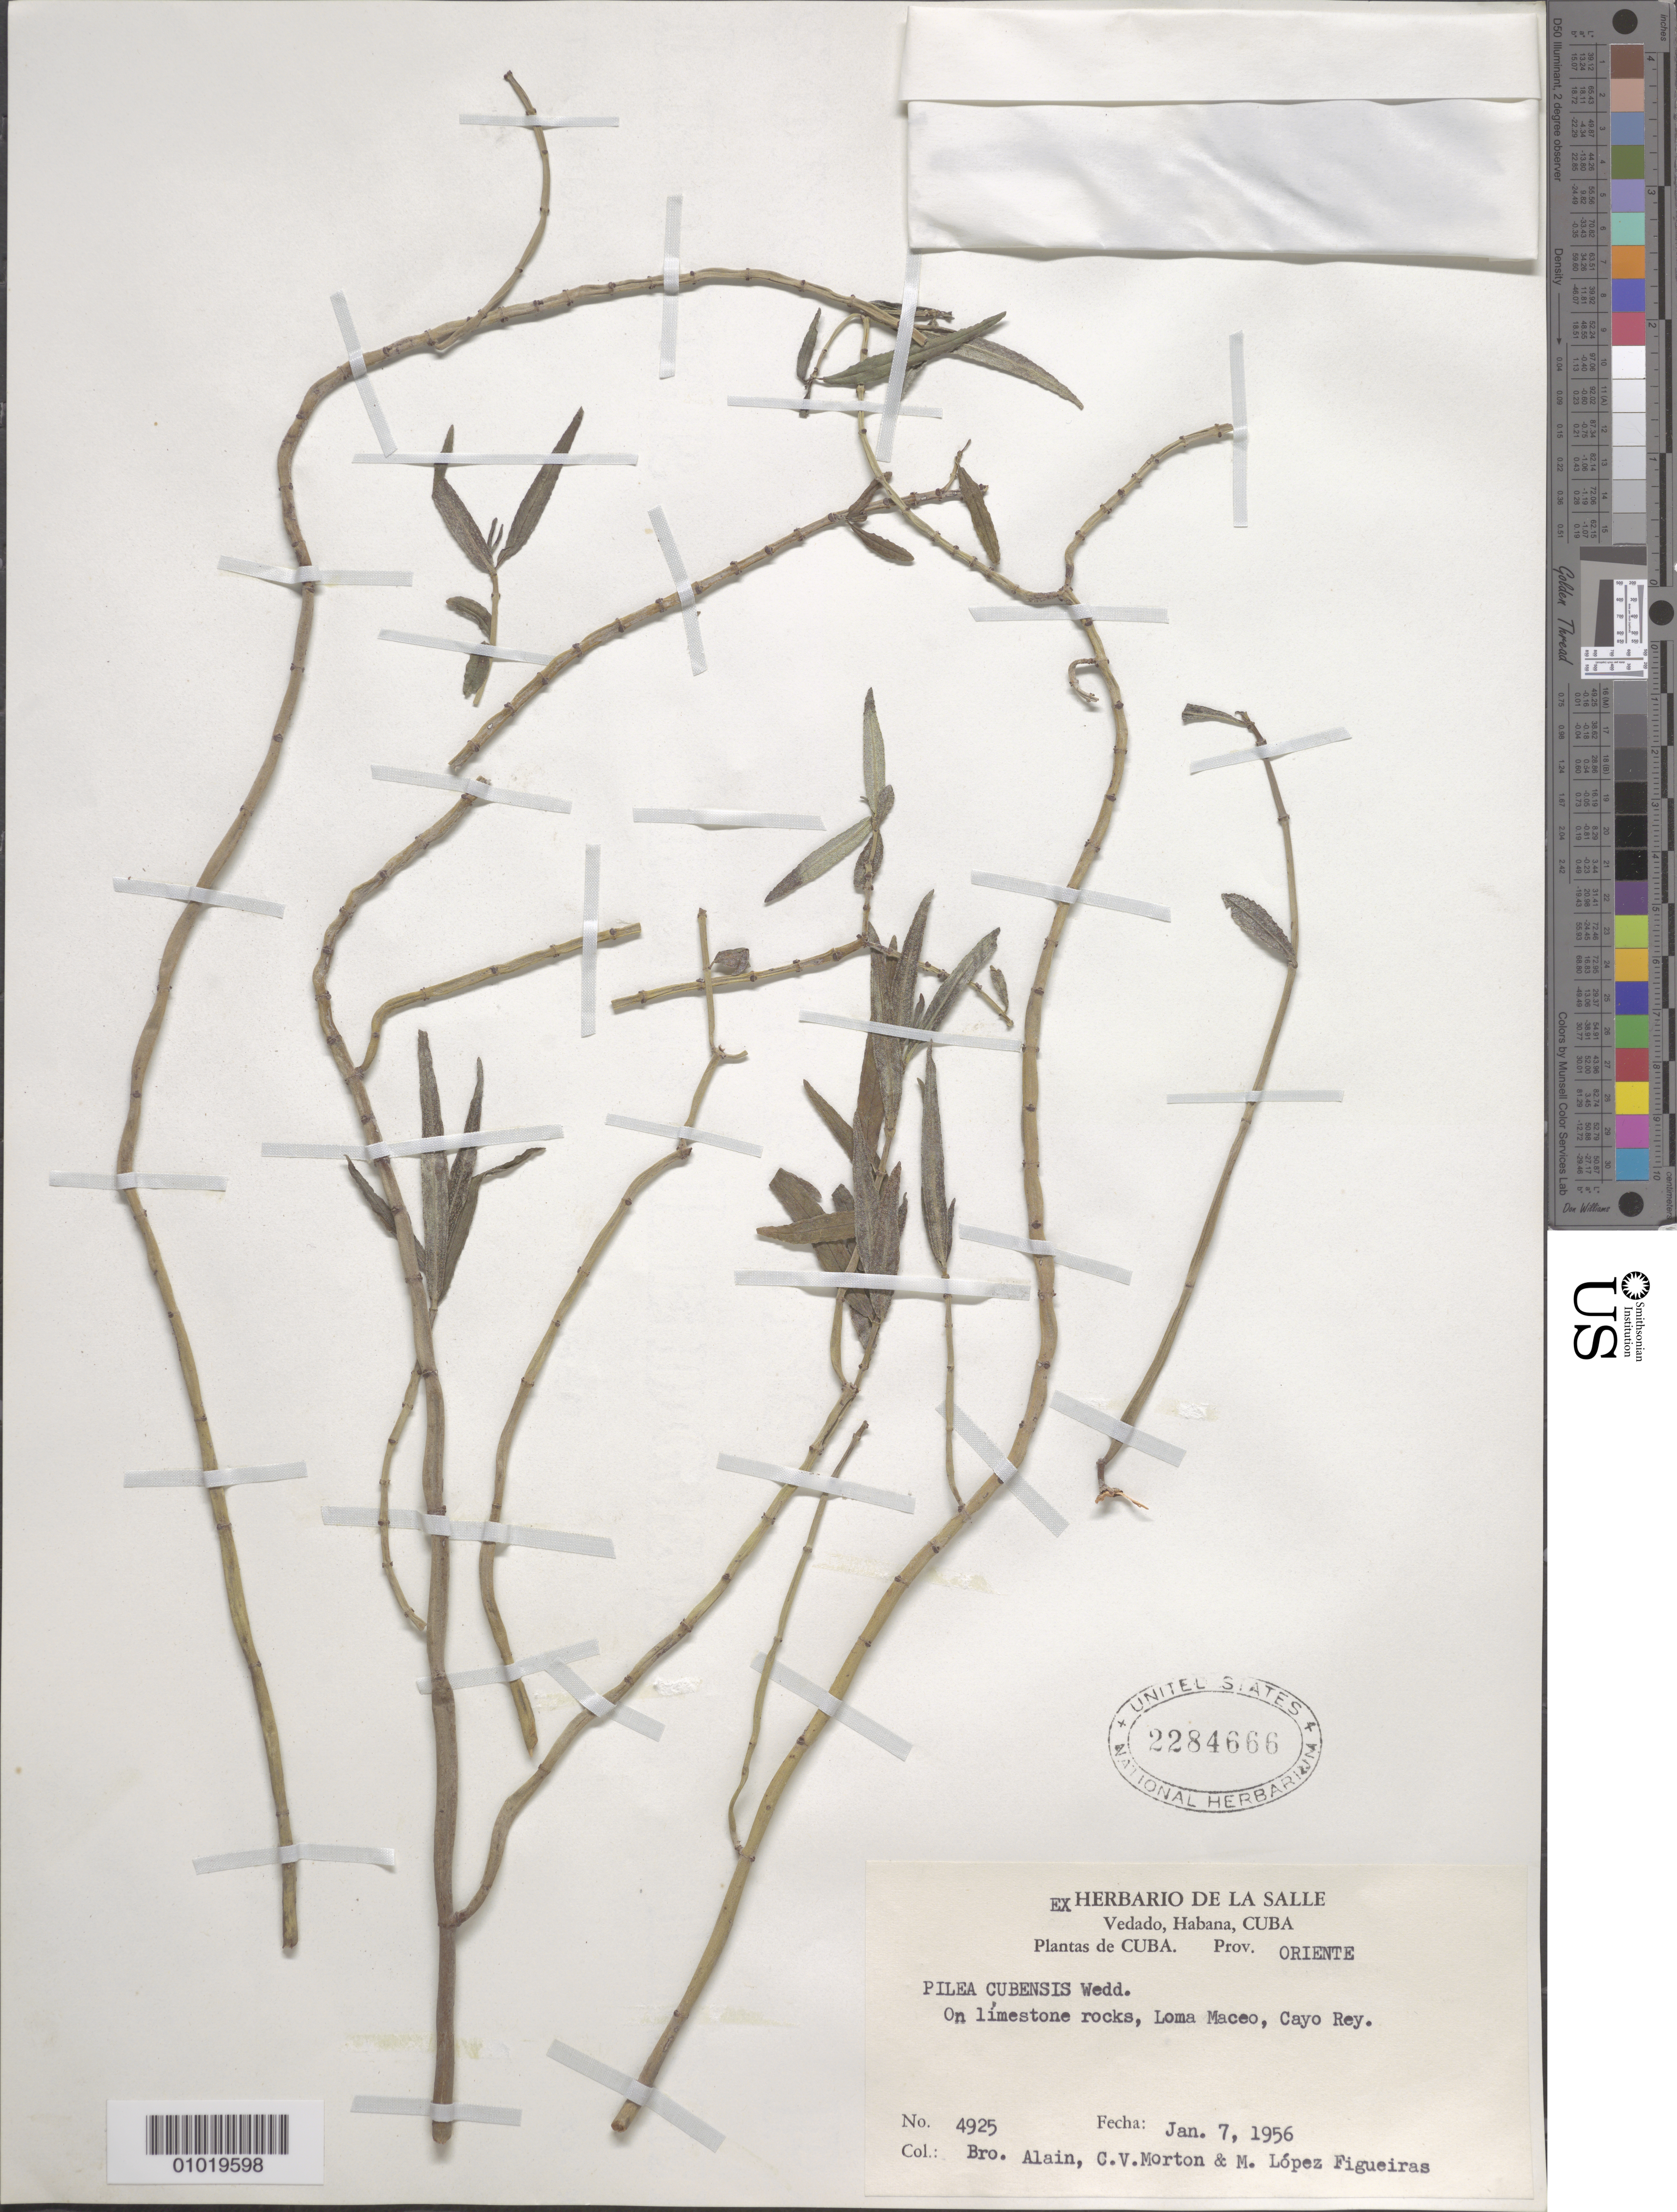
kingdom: Plantae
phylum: Tracheophyta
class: Magnoliopsida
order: Rosales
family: Urticaceae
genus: Pilea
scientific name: Pilea cubensis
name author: Wedd.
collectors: A. H. Liogier, C. V. Morton & M. López Figueiras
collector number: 4925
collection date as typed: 07 Jan 1956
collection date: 1956-01-07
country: Cuba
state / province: Oriente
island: Cuba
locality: On limestone rocks, Loma Maceo, Cayo Rey Oriente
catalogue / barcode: US 2284666